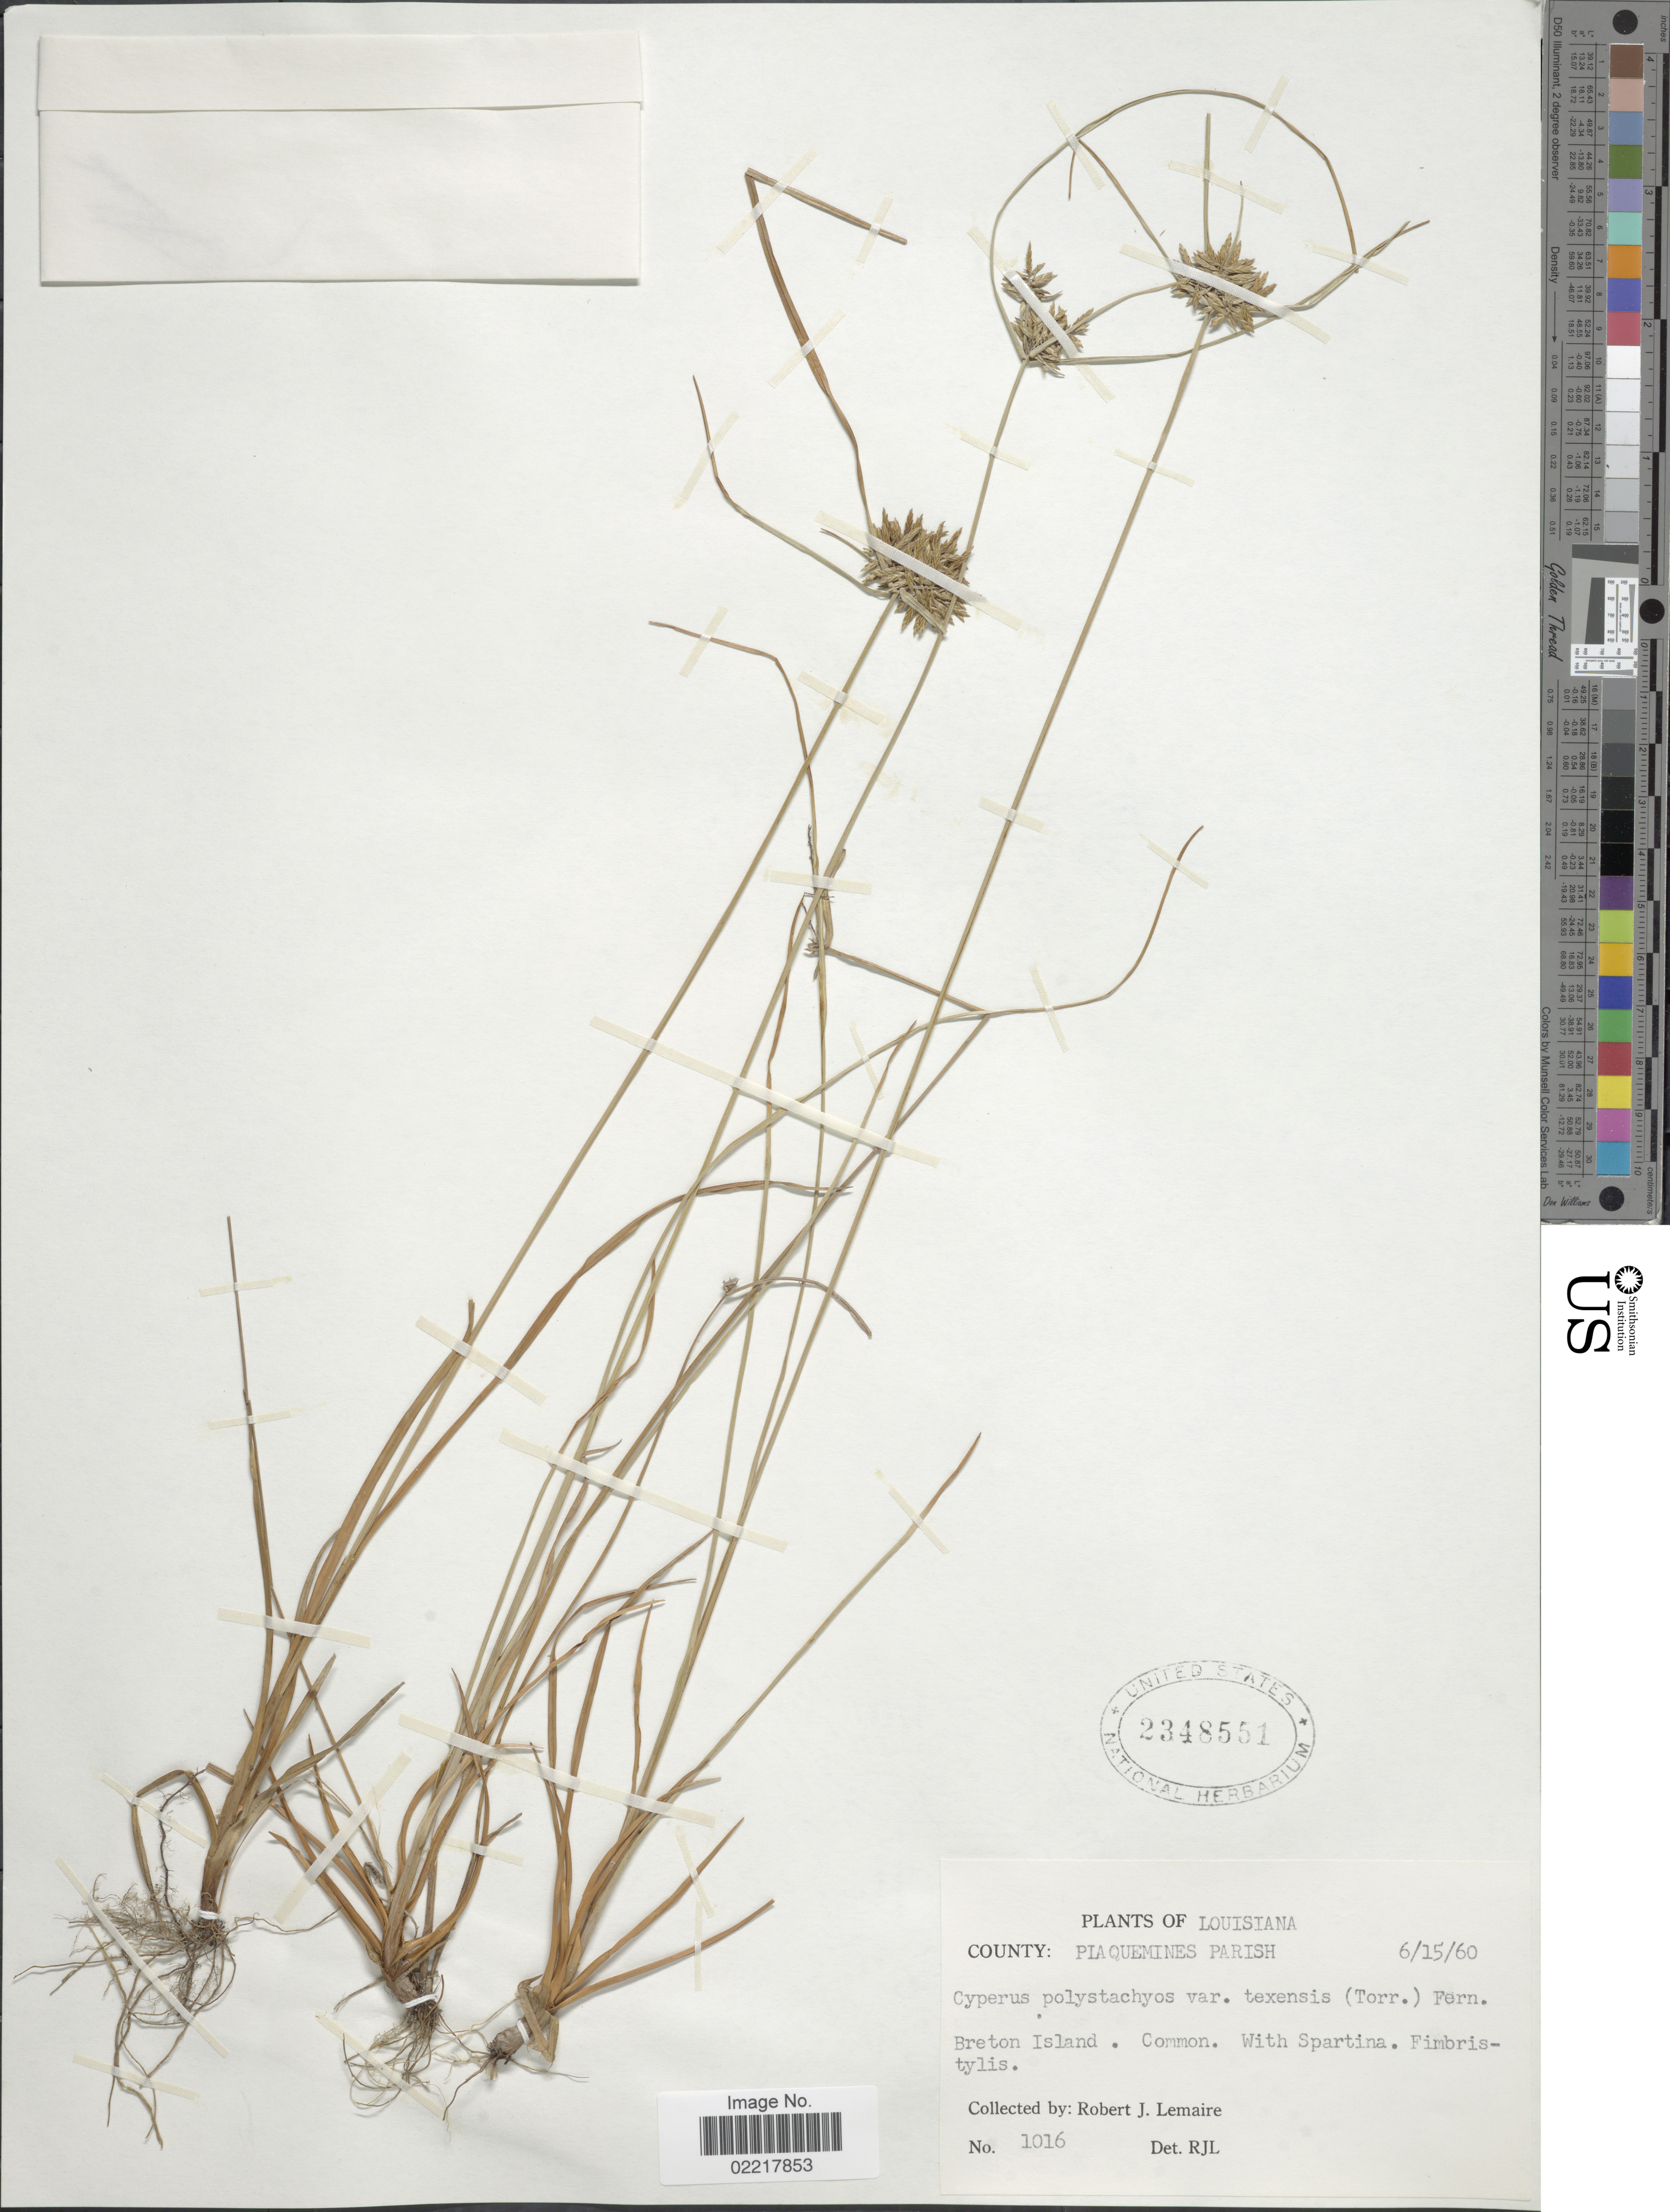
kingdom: Plantae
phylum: Tracheophyta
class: Liliopsida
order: Poales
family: Cyperaceae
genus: Cyperus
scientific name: Cyperus polystachyos var. texensis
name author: (Torr.) Fernald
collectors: R. J. Lemaire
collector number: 1016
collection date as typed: Transcribed d/m/y: 15/6/60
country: United States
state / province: Louisiana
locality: County: Plaquemines Parish, Breton Island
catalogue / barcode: US 2348551